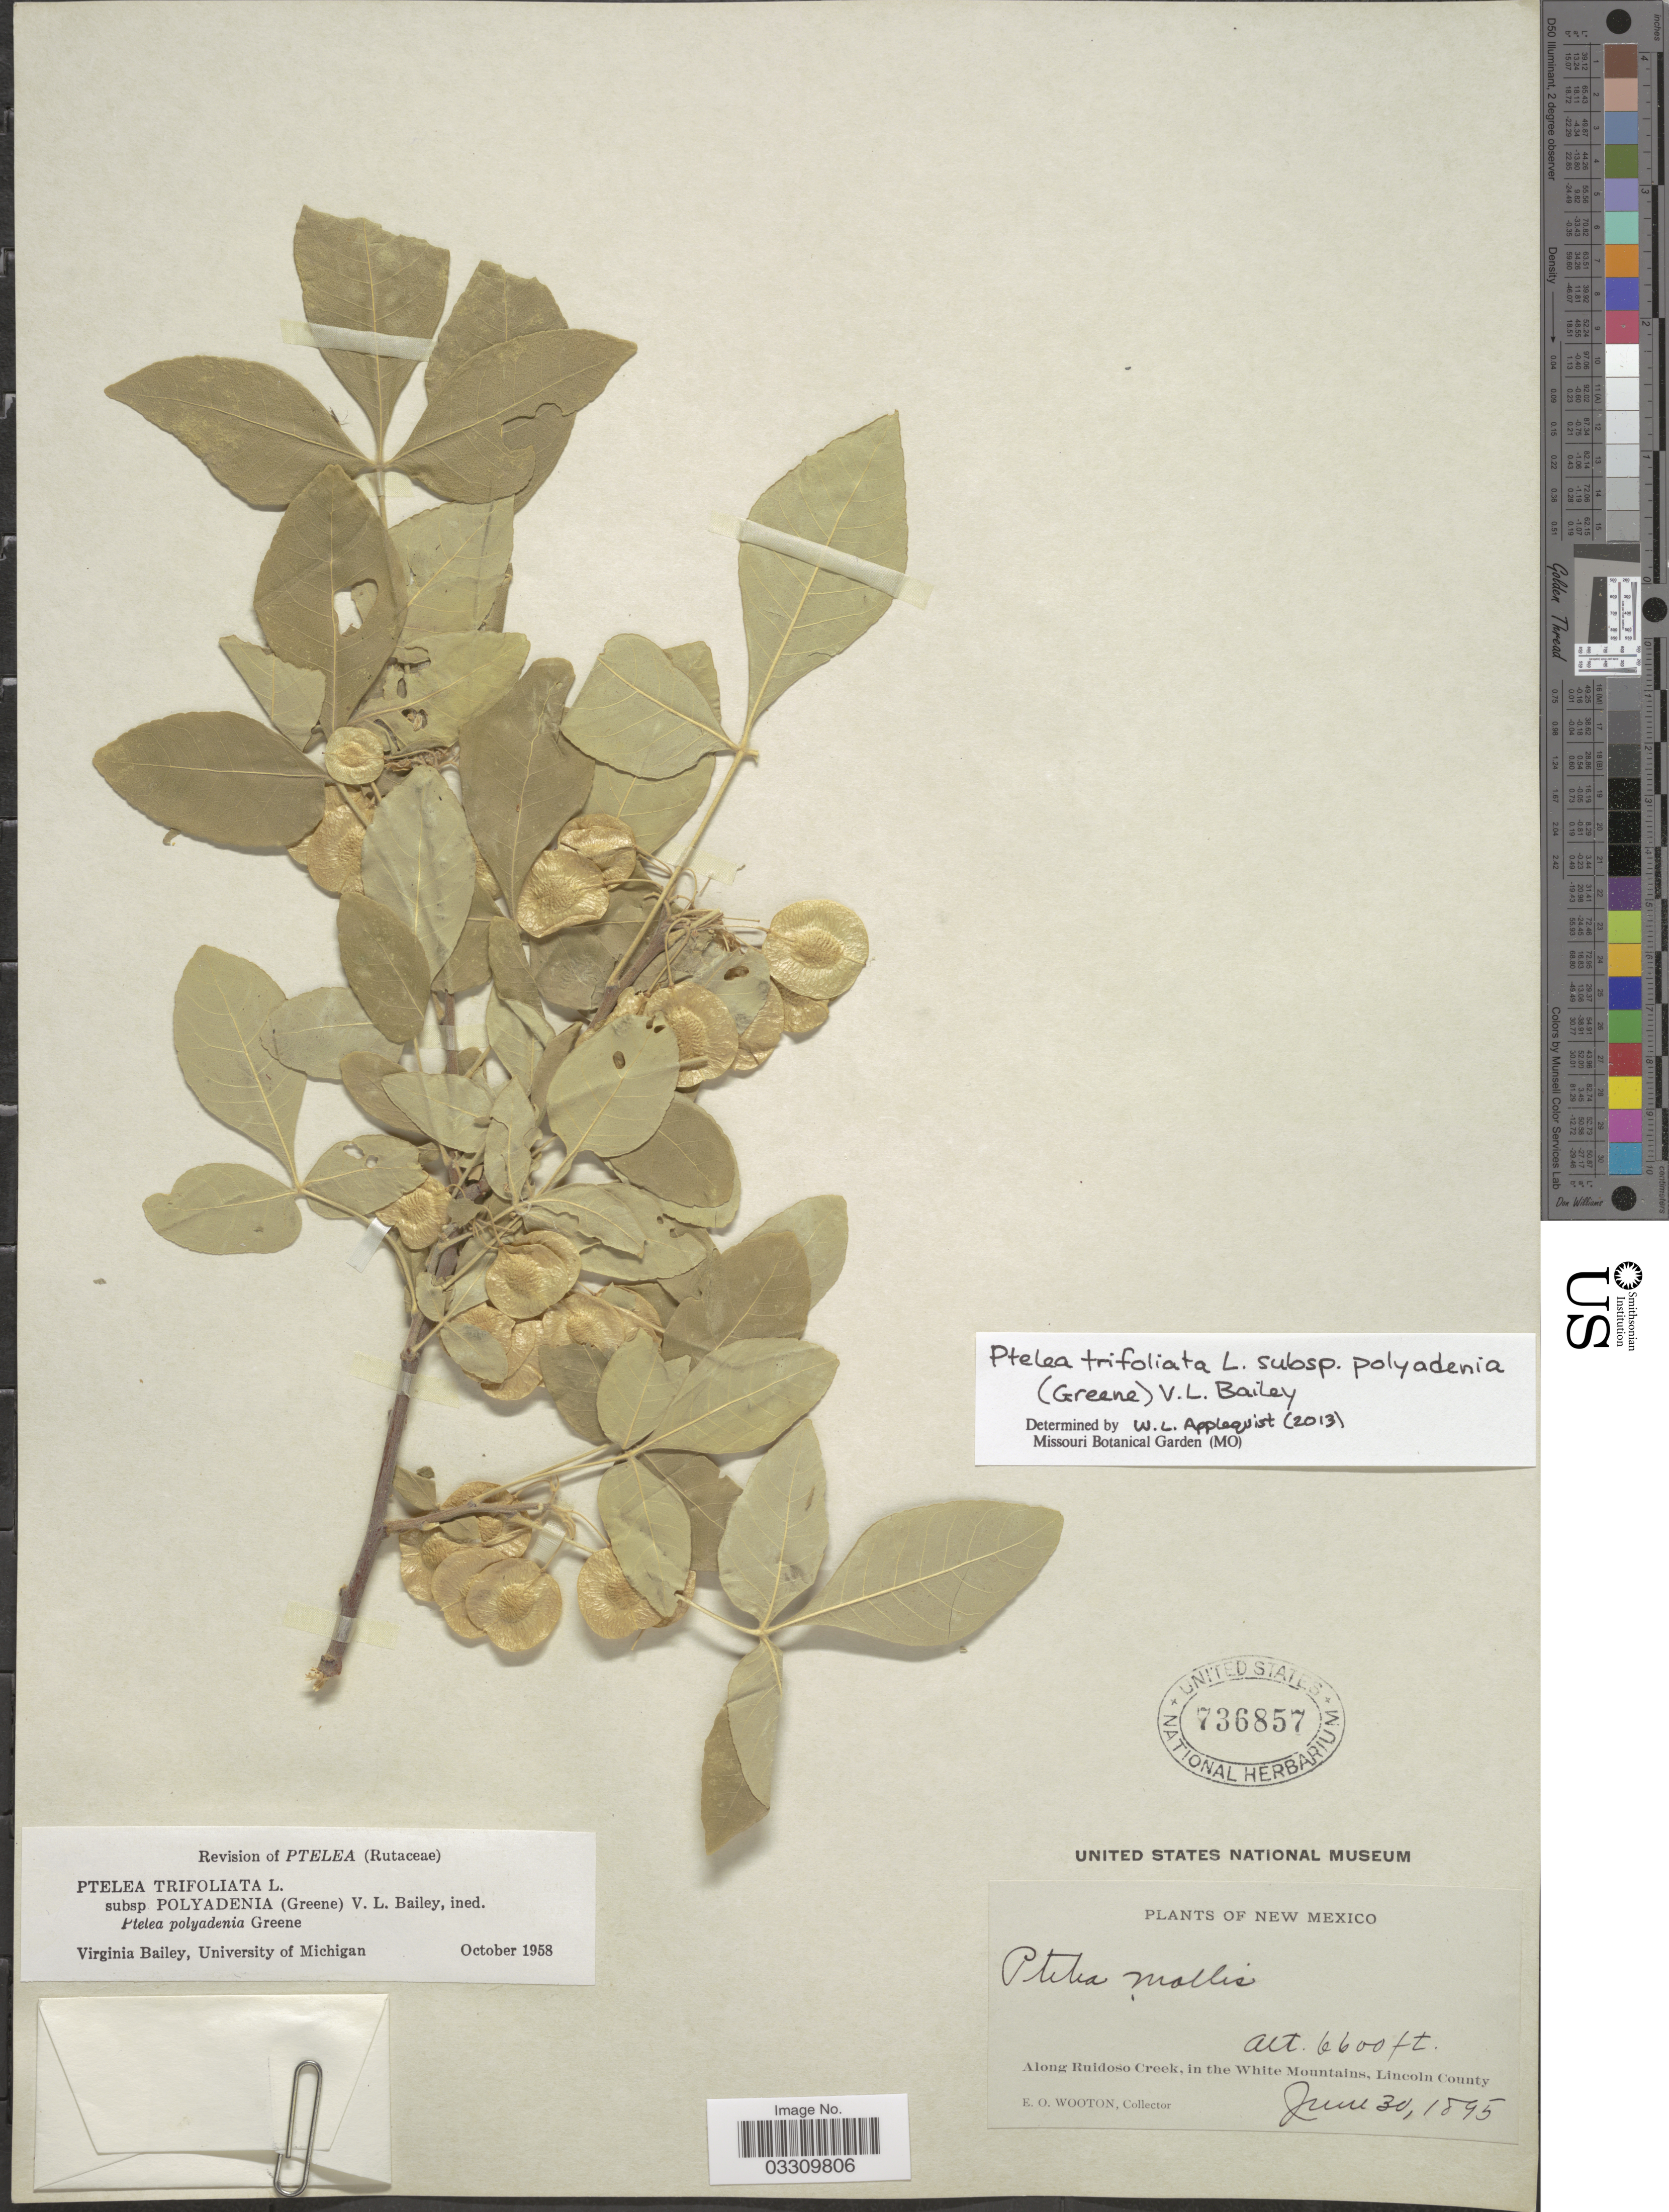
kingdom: Plantae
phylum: Tracheophyta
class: Magnoliopsida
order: Sapindales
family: Rutaceae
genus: Ptelea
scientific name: Ptelea trifoliata subsp. polyadenia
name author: (Greene) V. L. Bailey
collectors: E. O. Wooton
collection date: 1895-06-30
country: United States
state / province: New Mexico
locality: Along Ruidoso Creek, in the White Mountains, Lincoln County.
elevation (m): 2012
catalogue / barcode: US 736857